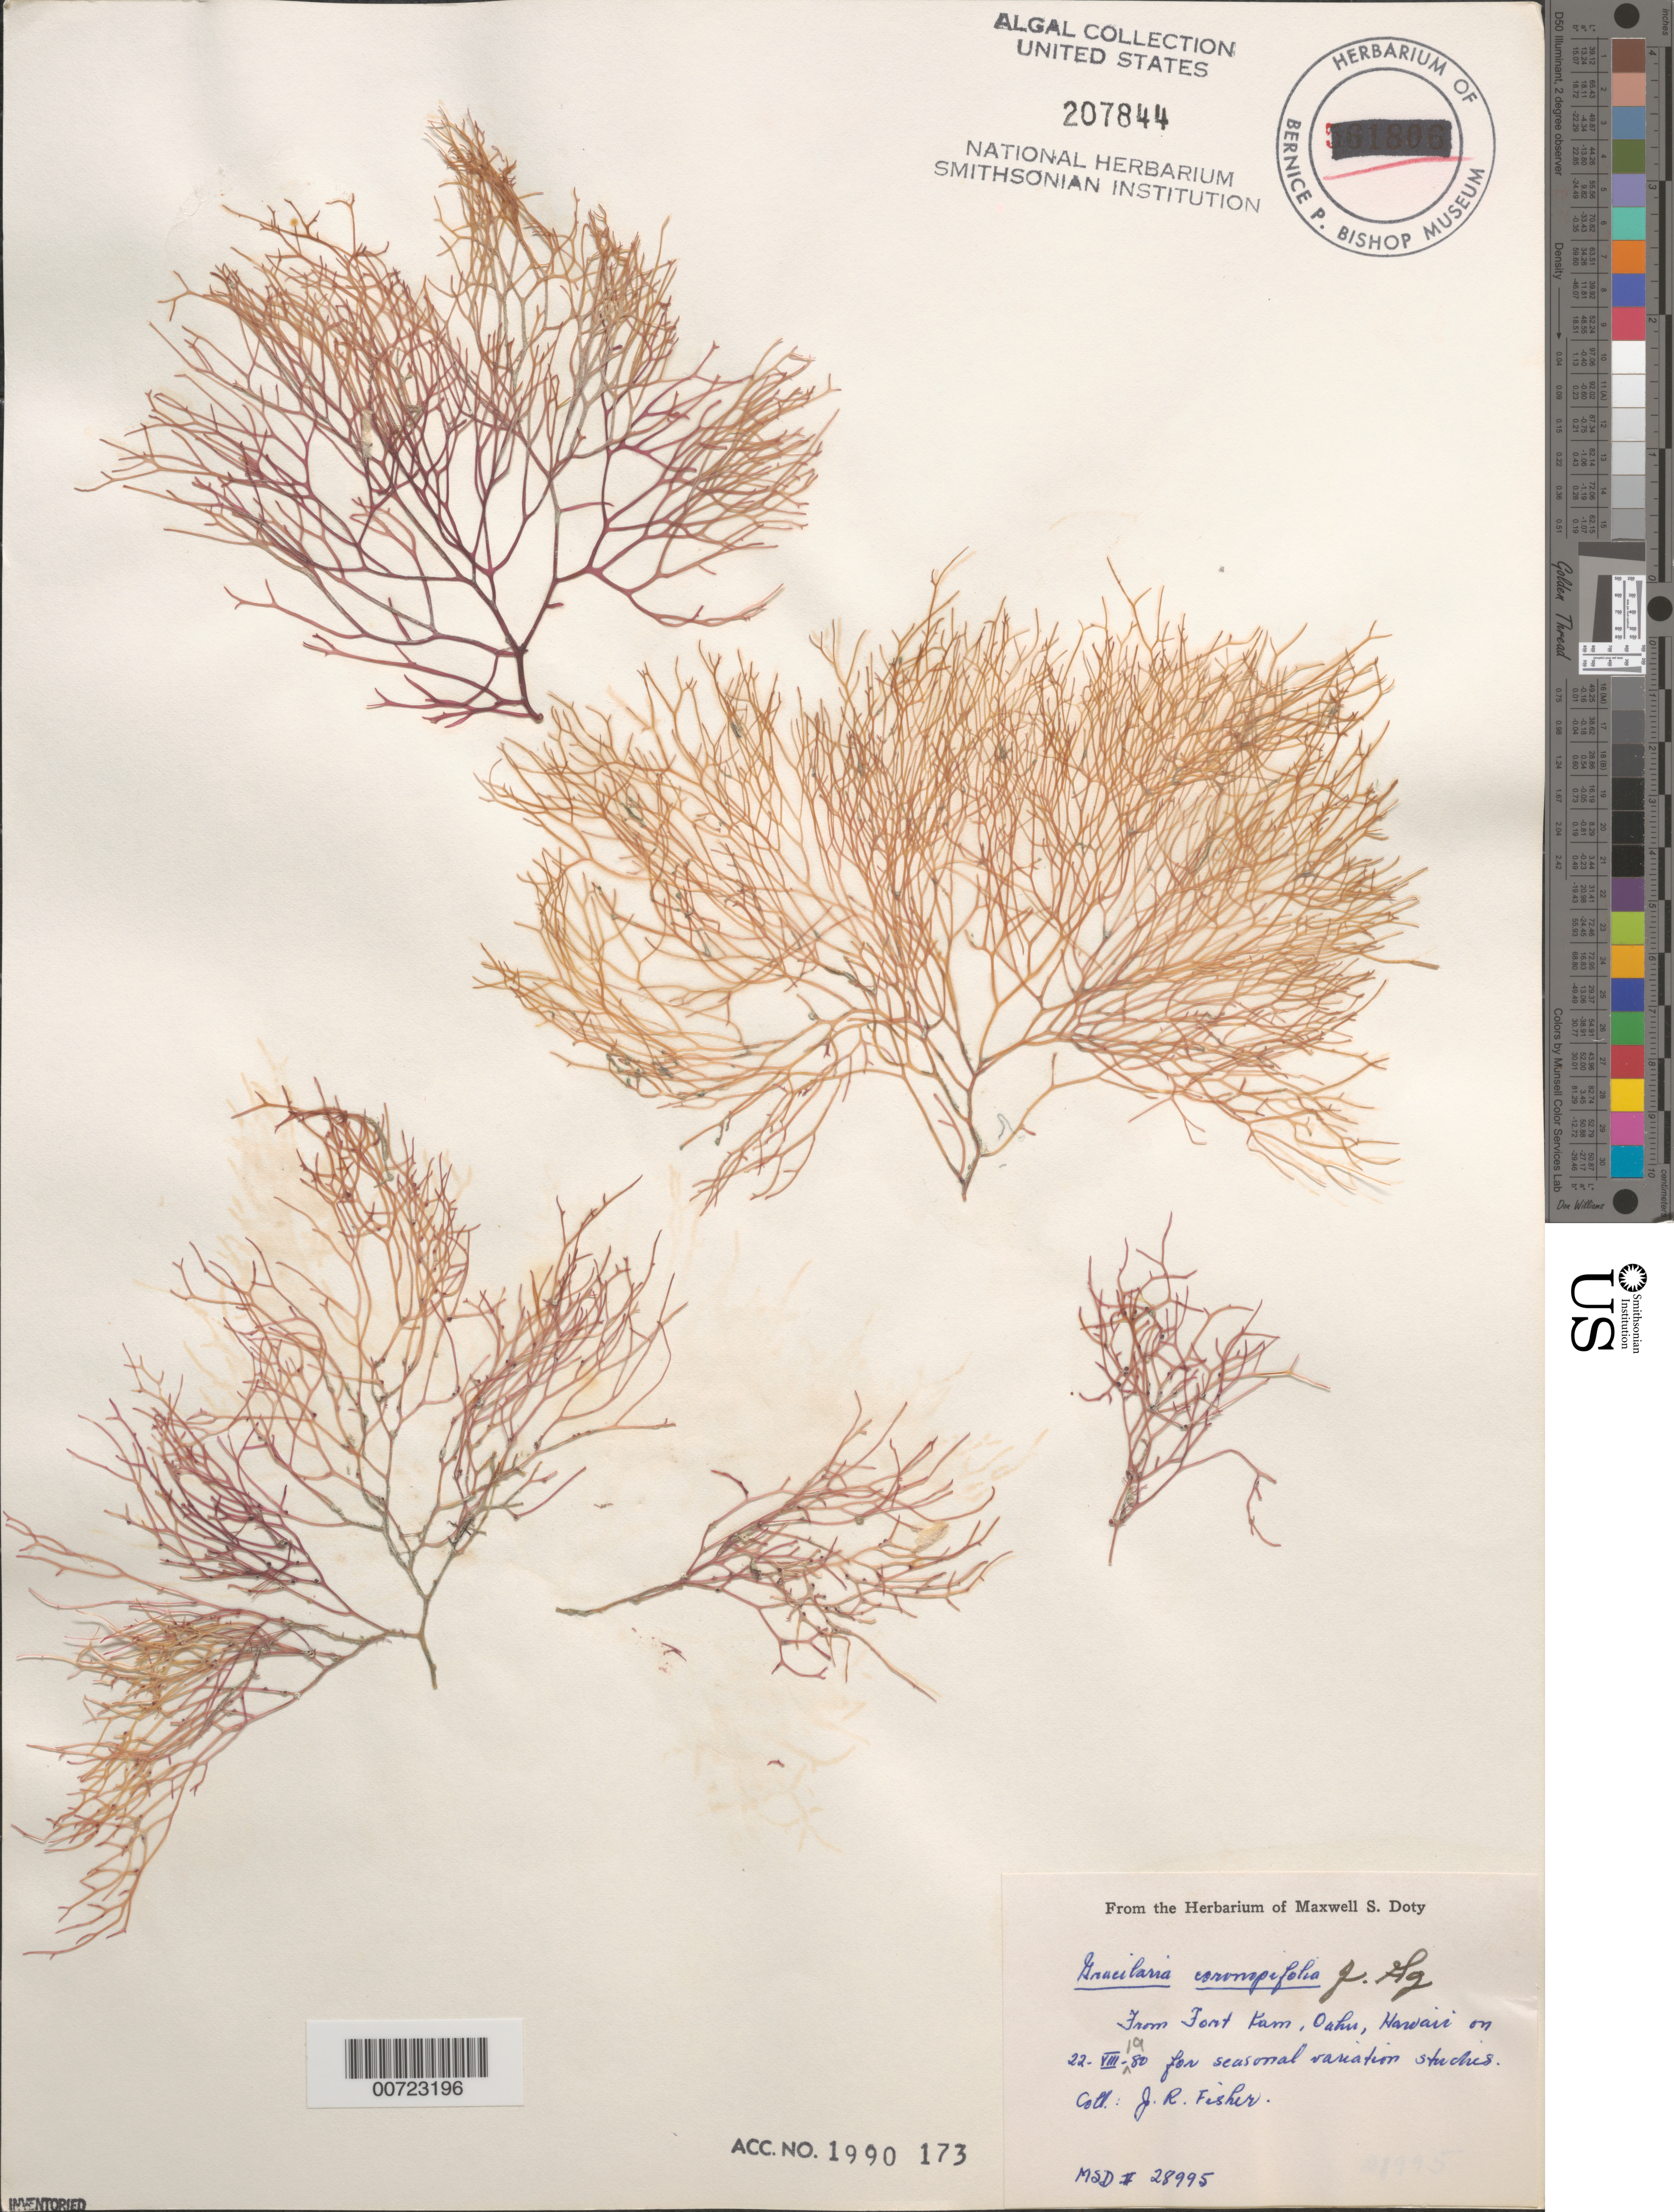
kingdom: Plantae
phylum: Rhodophyta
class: Florideophyceae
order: Gracilariales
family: Gracilariaceae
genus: Gracilaria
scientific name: Gracilaria coronopifolia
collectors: J. Fisher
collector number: MSD 28995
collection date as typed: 22 Aug 1980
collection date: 1980-08-22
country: United States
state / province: Hawaii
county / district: Honolulu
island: Oahu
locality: Fort Kam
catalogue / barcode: US 207844